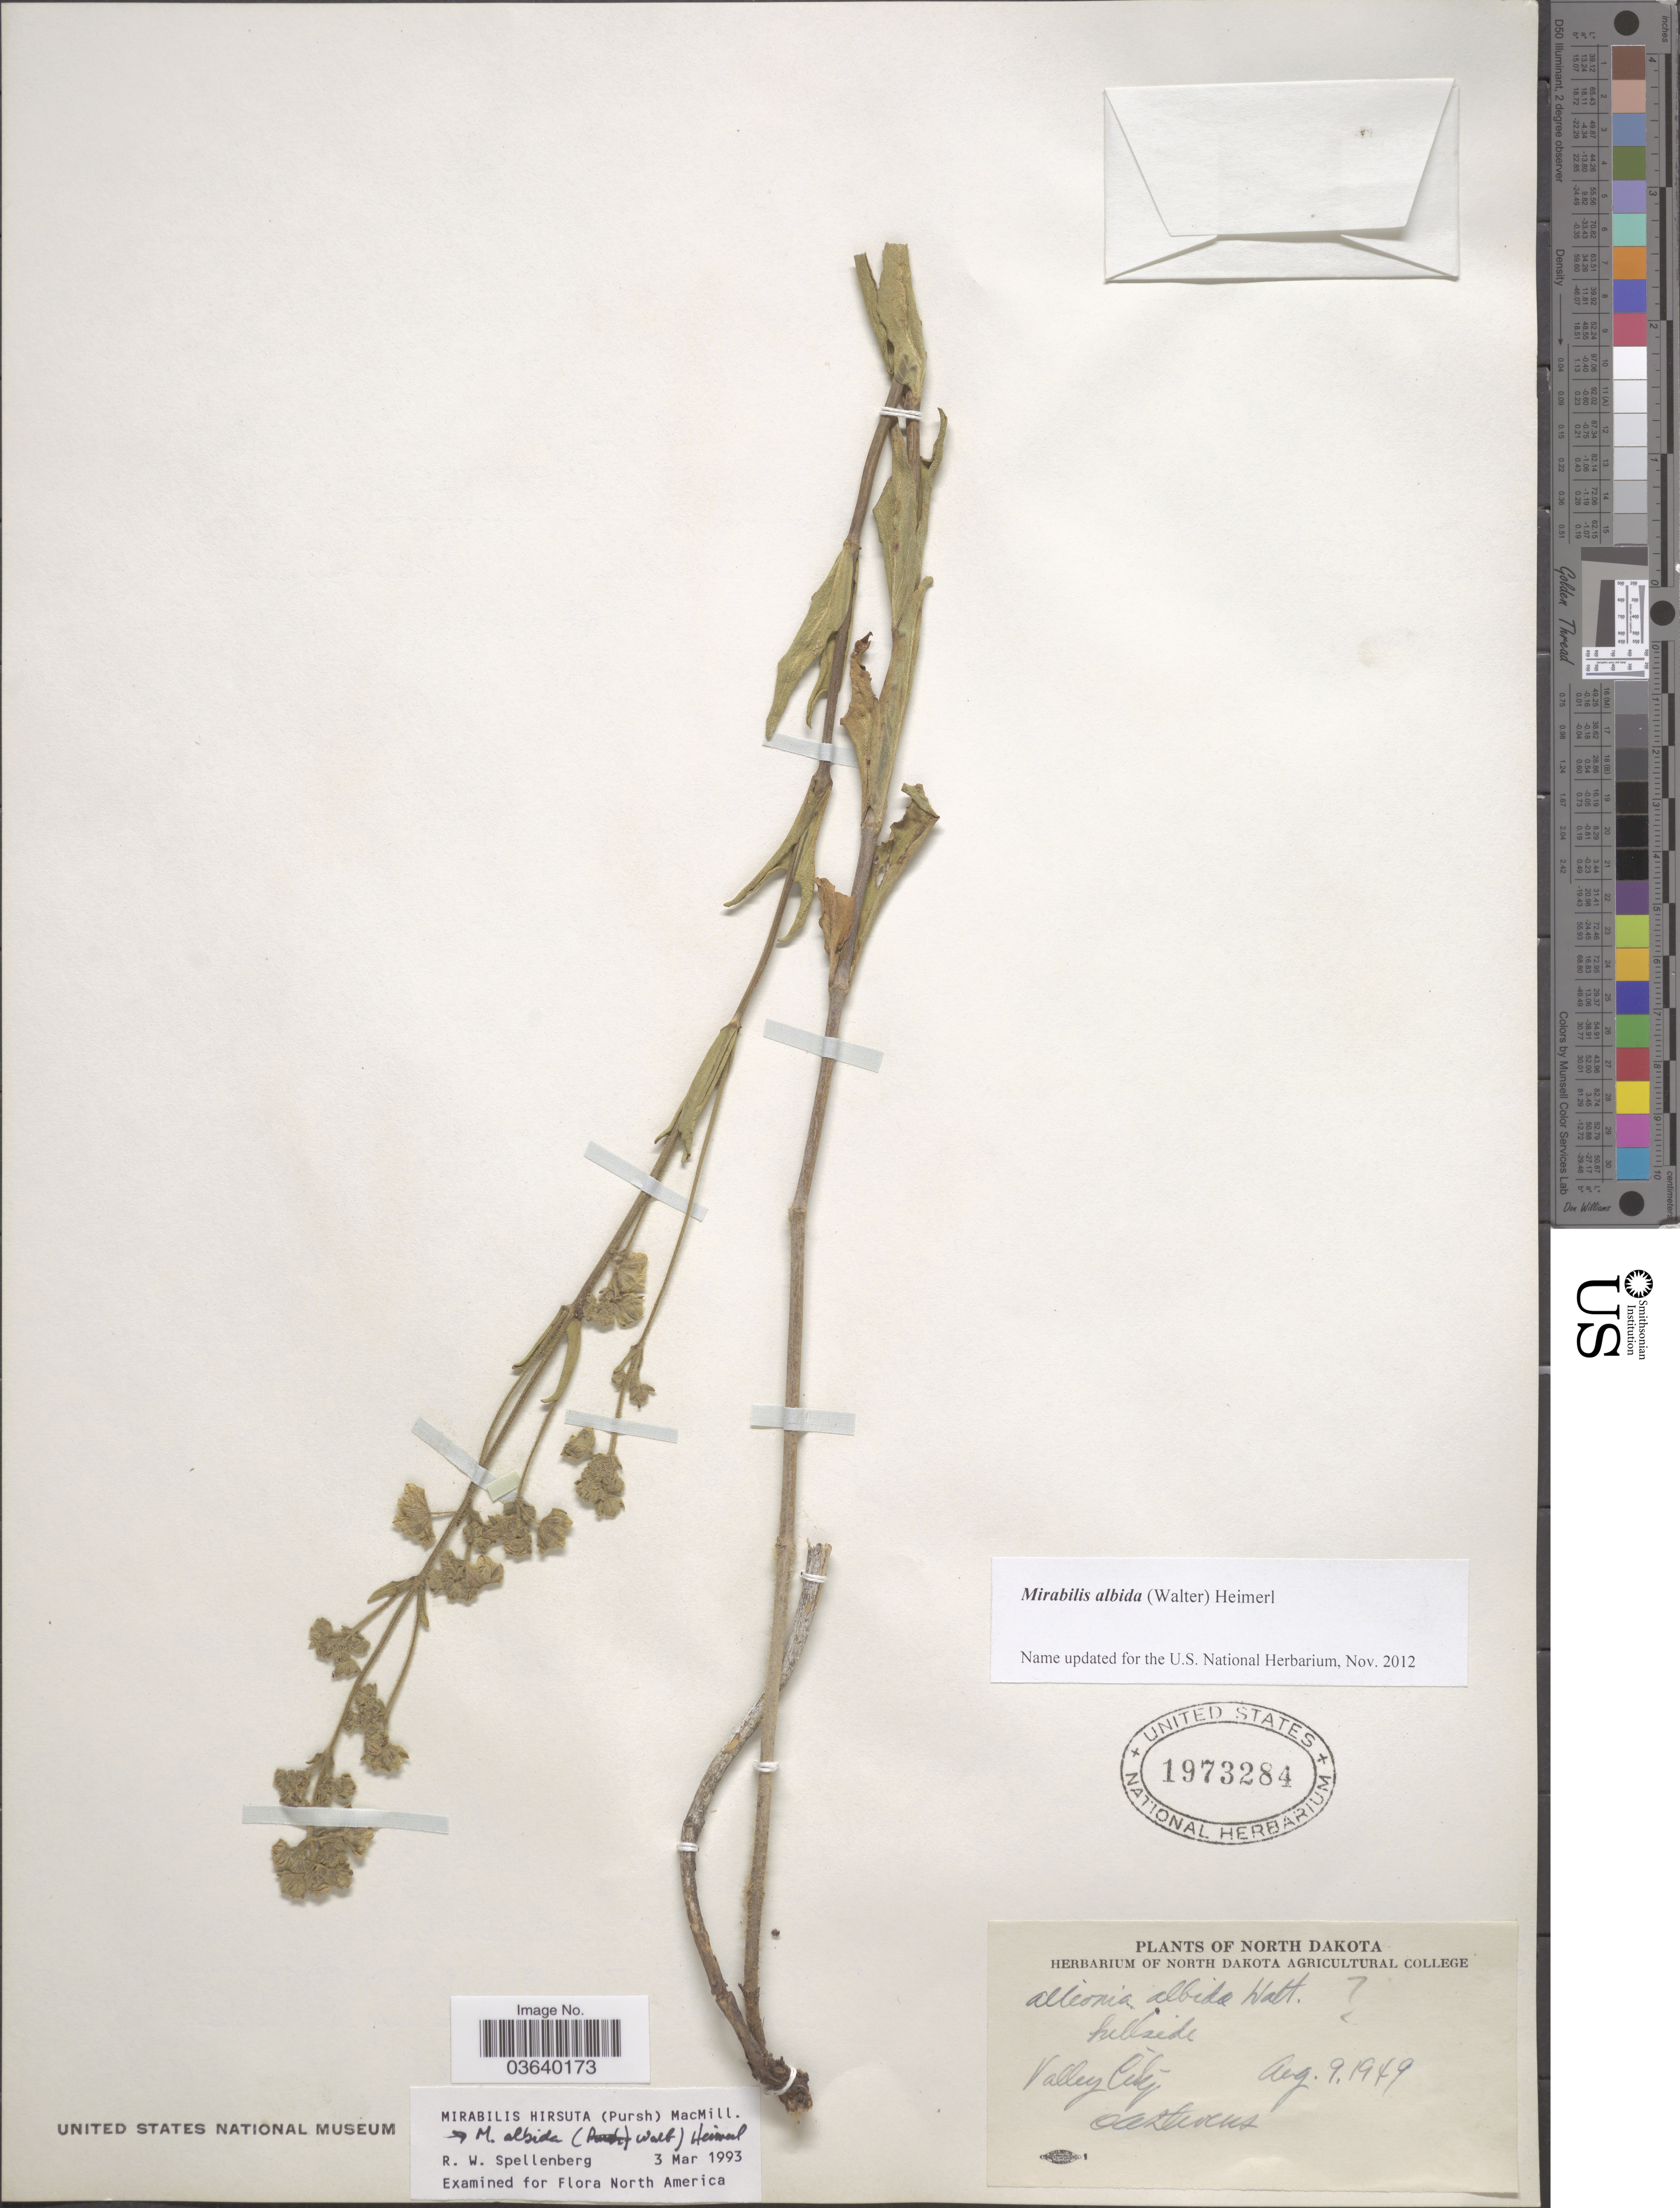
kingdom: Plantae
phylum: Tracheophyta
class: Magnoliopsida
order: Caryophyllales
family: Nyctaginaceae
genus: Mirabilis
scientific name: Mirabilis albida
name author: (Walter) Heimerl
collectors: O. A. Stevens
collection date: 1949-08-09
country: United States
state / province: North Dakota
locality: Valley City.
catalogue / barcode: US 1973284